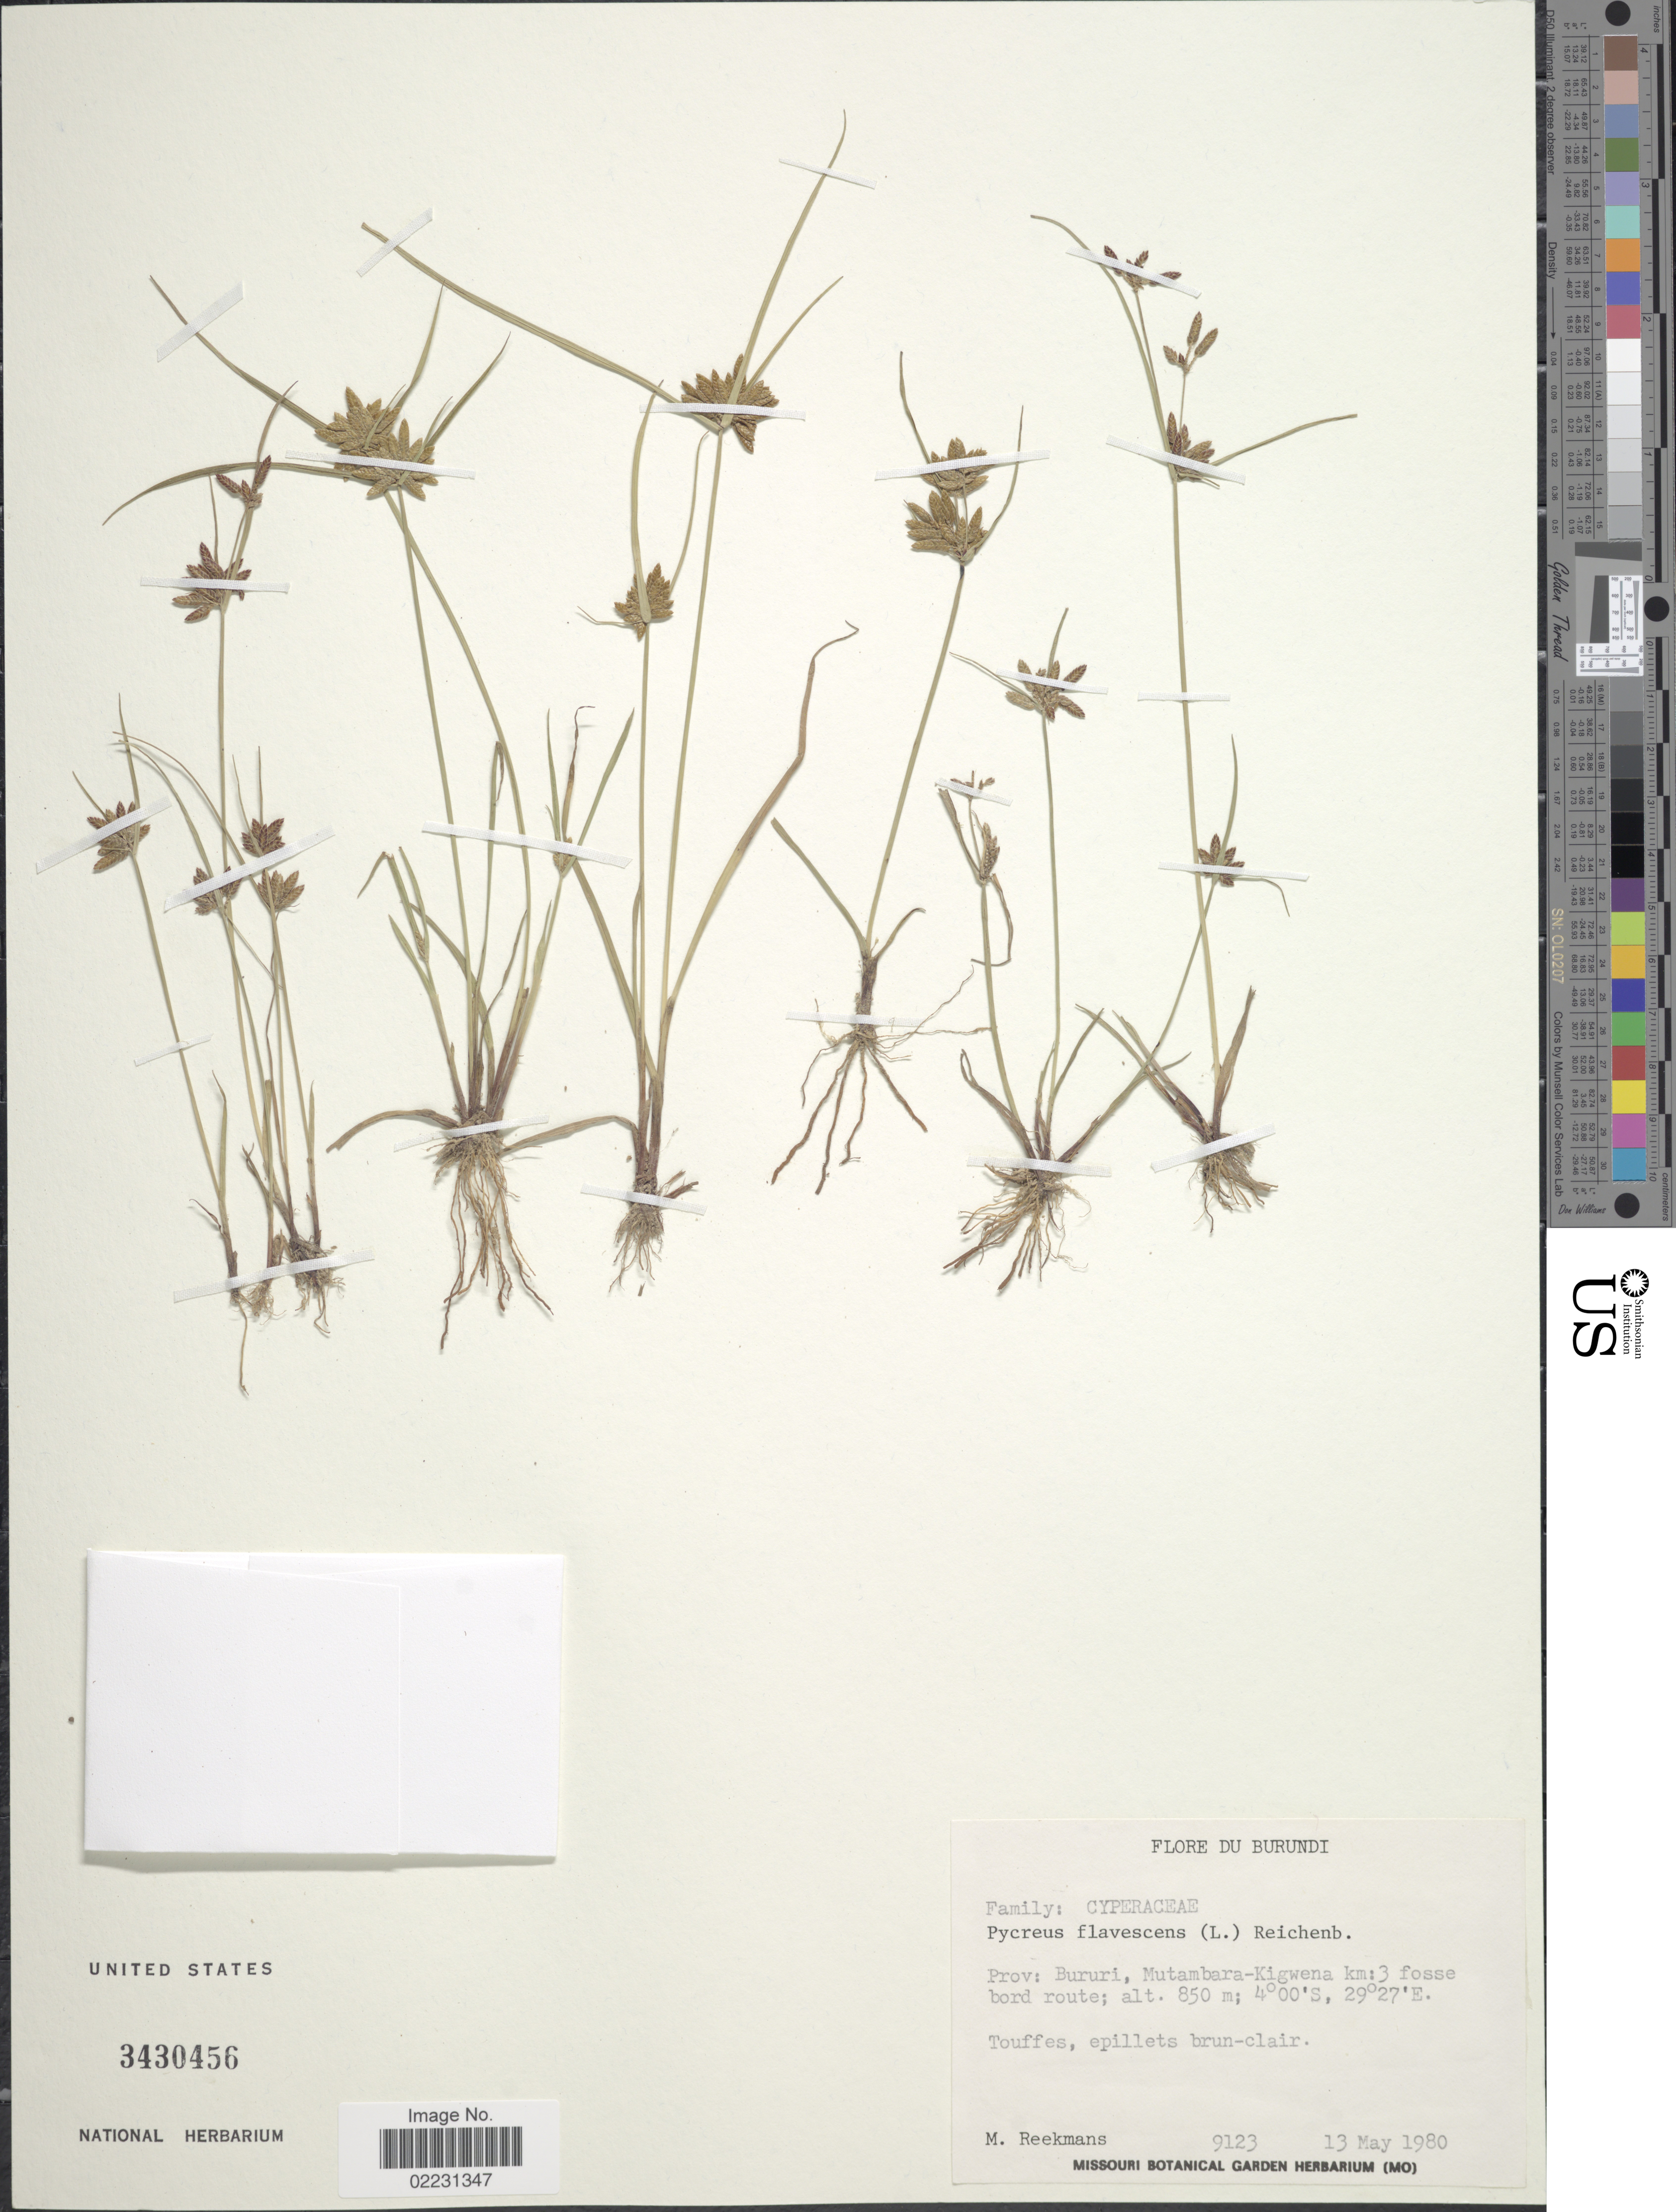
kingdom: Plantae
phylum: Tracheophyta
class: Liliopsida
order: Poales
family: Cyperaceae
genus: Cyperus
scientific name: Cyperus flavescens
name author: L.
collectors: M. Reekmans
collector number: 9123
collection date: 1980-05-13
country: Burundi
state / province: Bururi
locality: Mutambara-Kigwena km: 3 fosse bord route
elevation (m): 850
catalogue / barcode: US 3430456